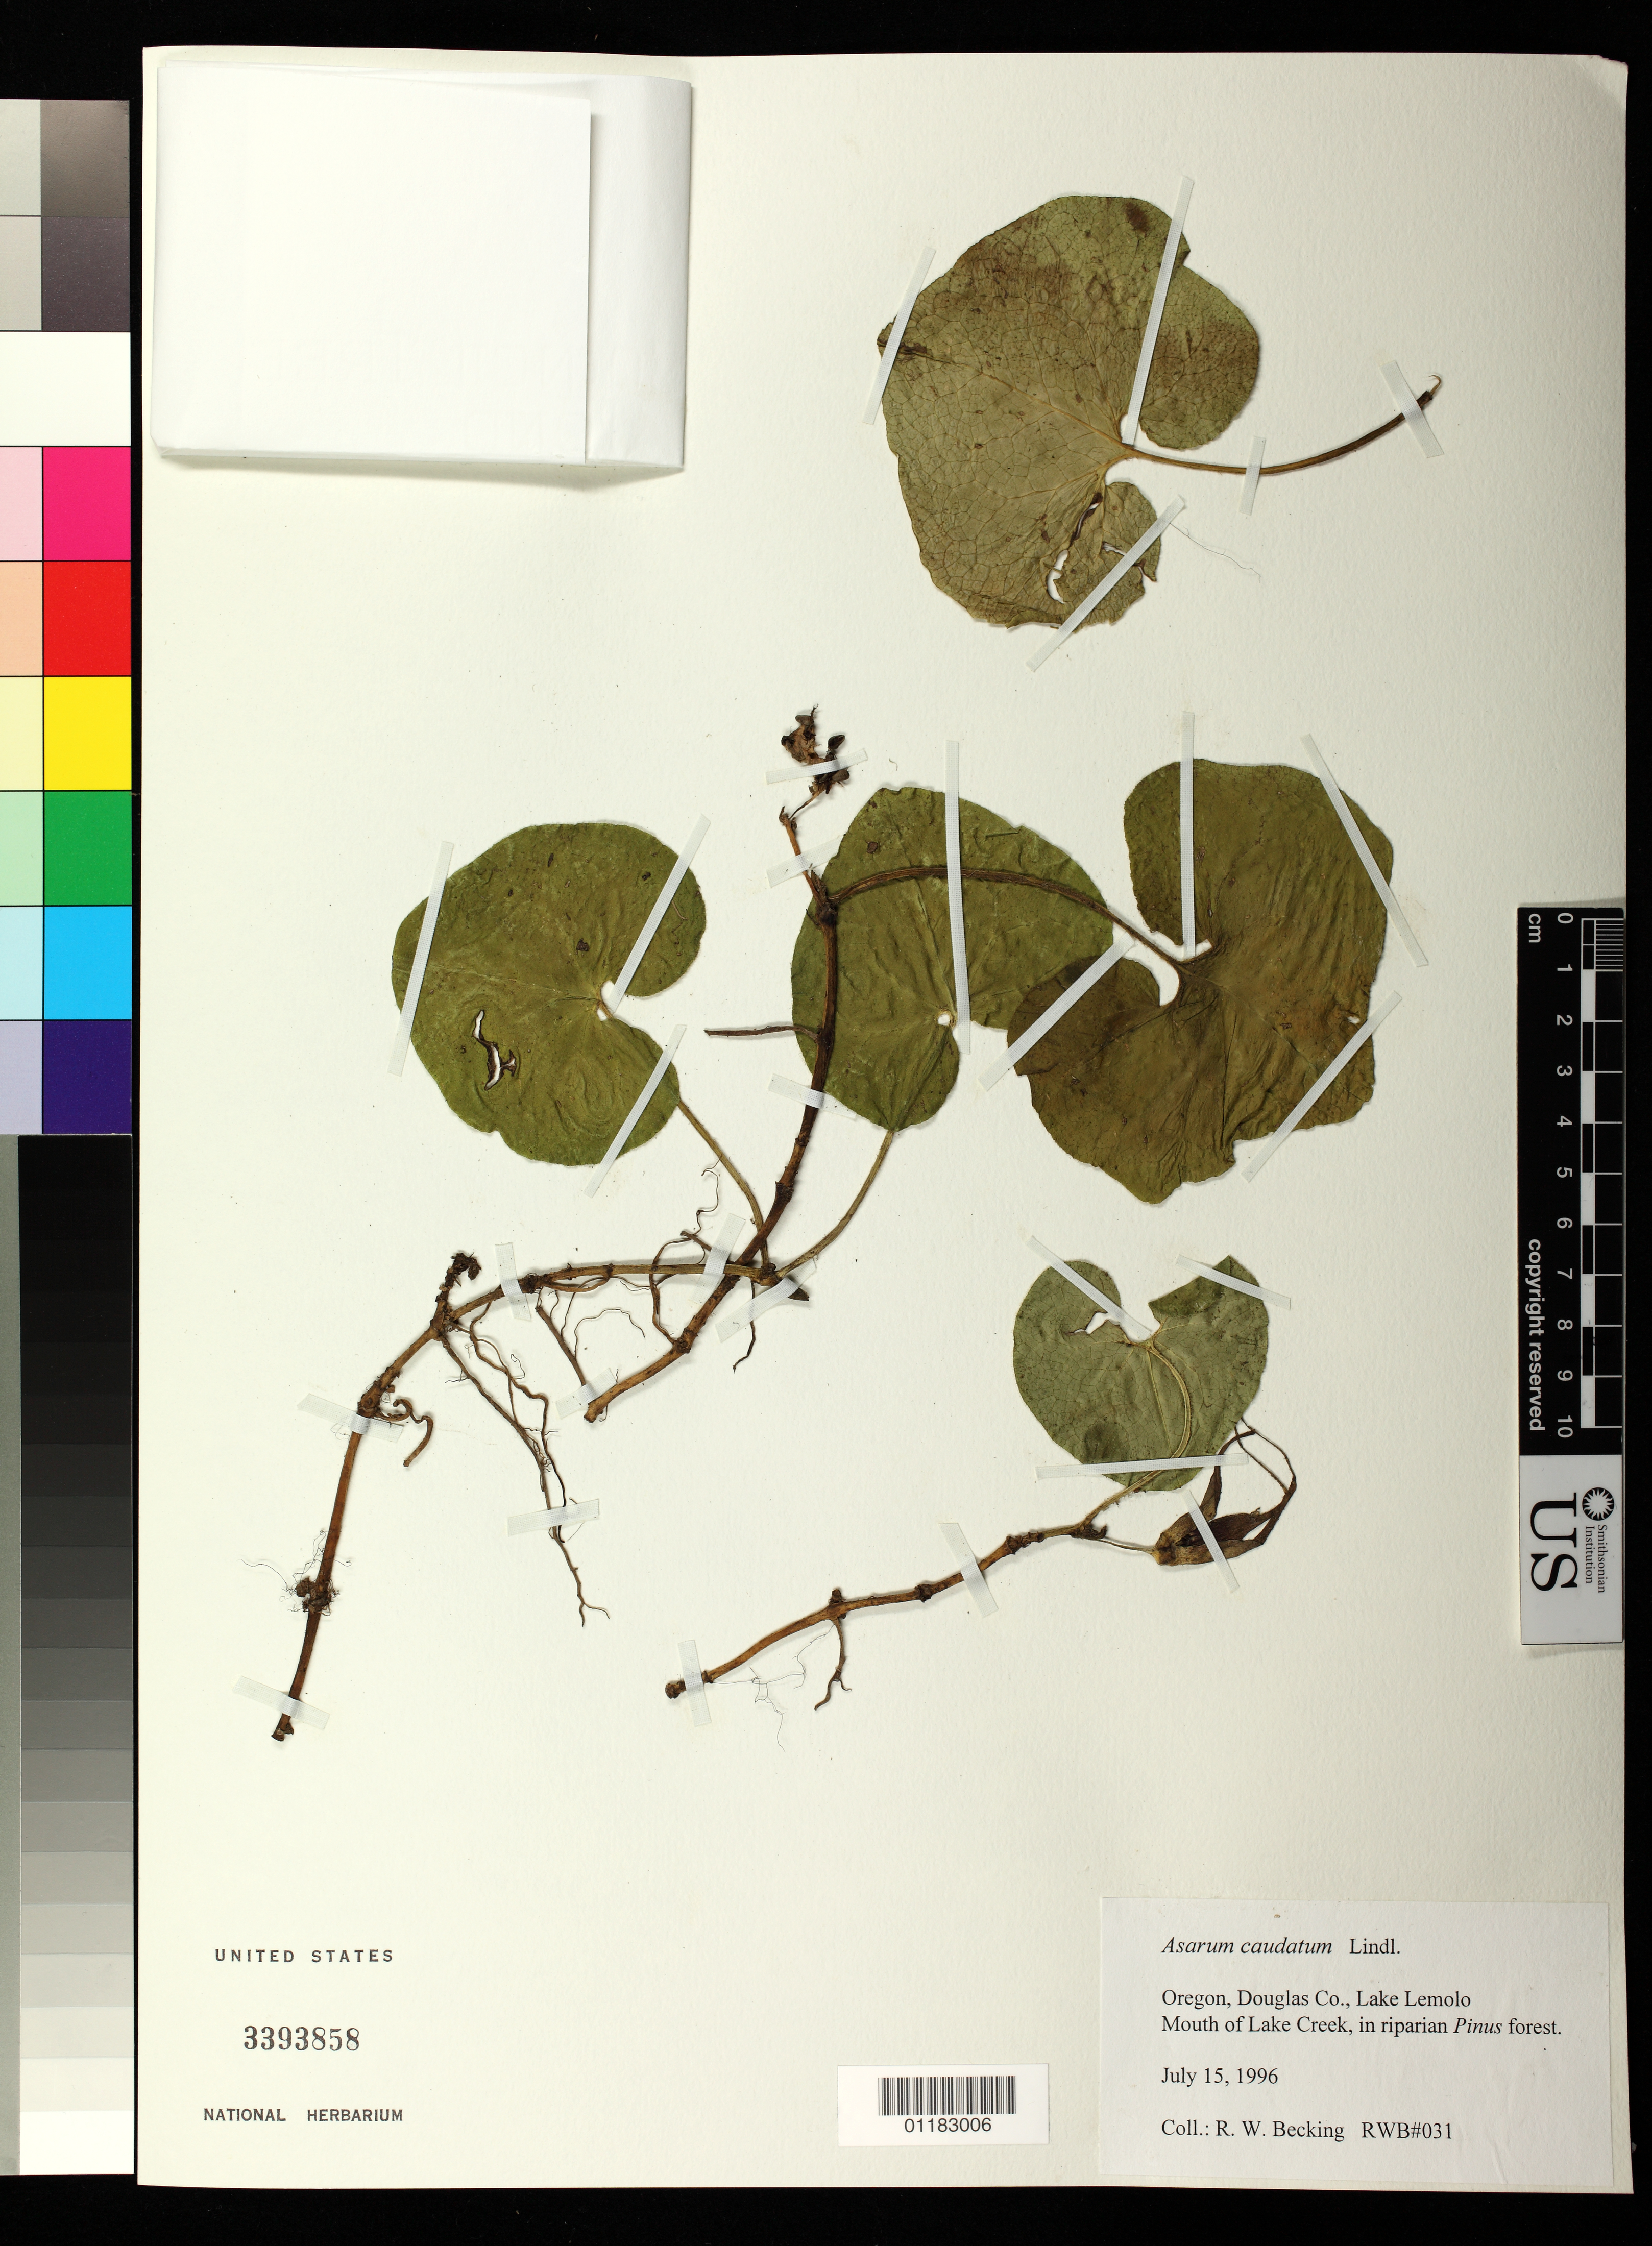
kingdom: Plantae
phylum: Tracheophyta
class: Magnoliopsida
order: Piperales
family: Aristolochiaceae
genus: Asarum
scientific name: Asarum caudatum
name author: Lindl.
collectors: R. Becking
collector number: RWB#031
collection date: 1996-07-15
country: United States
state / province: Oregon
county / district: Douglas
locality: Douglas Co., Lake Lemolo Mouth of Lake Creek, in riparian Pinus forest.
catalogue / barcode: US 3393858